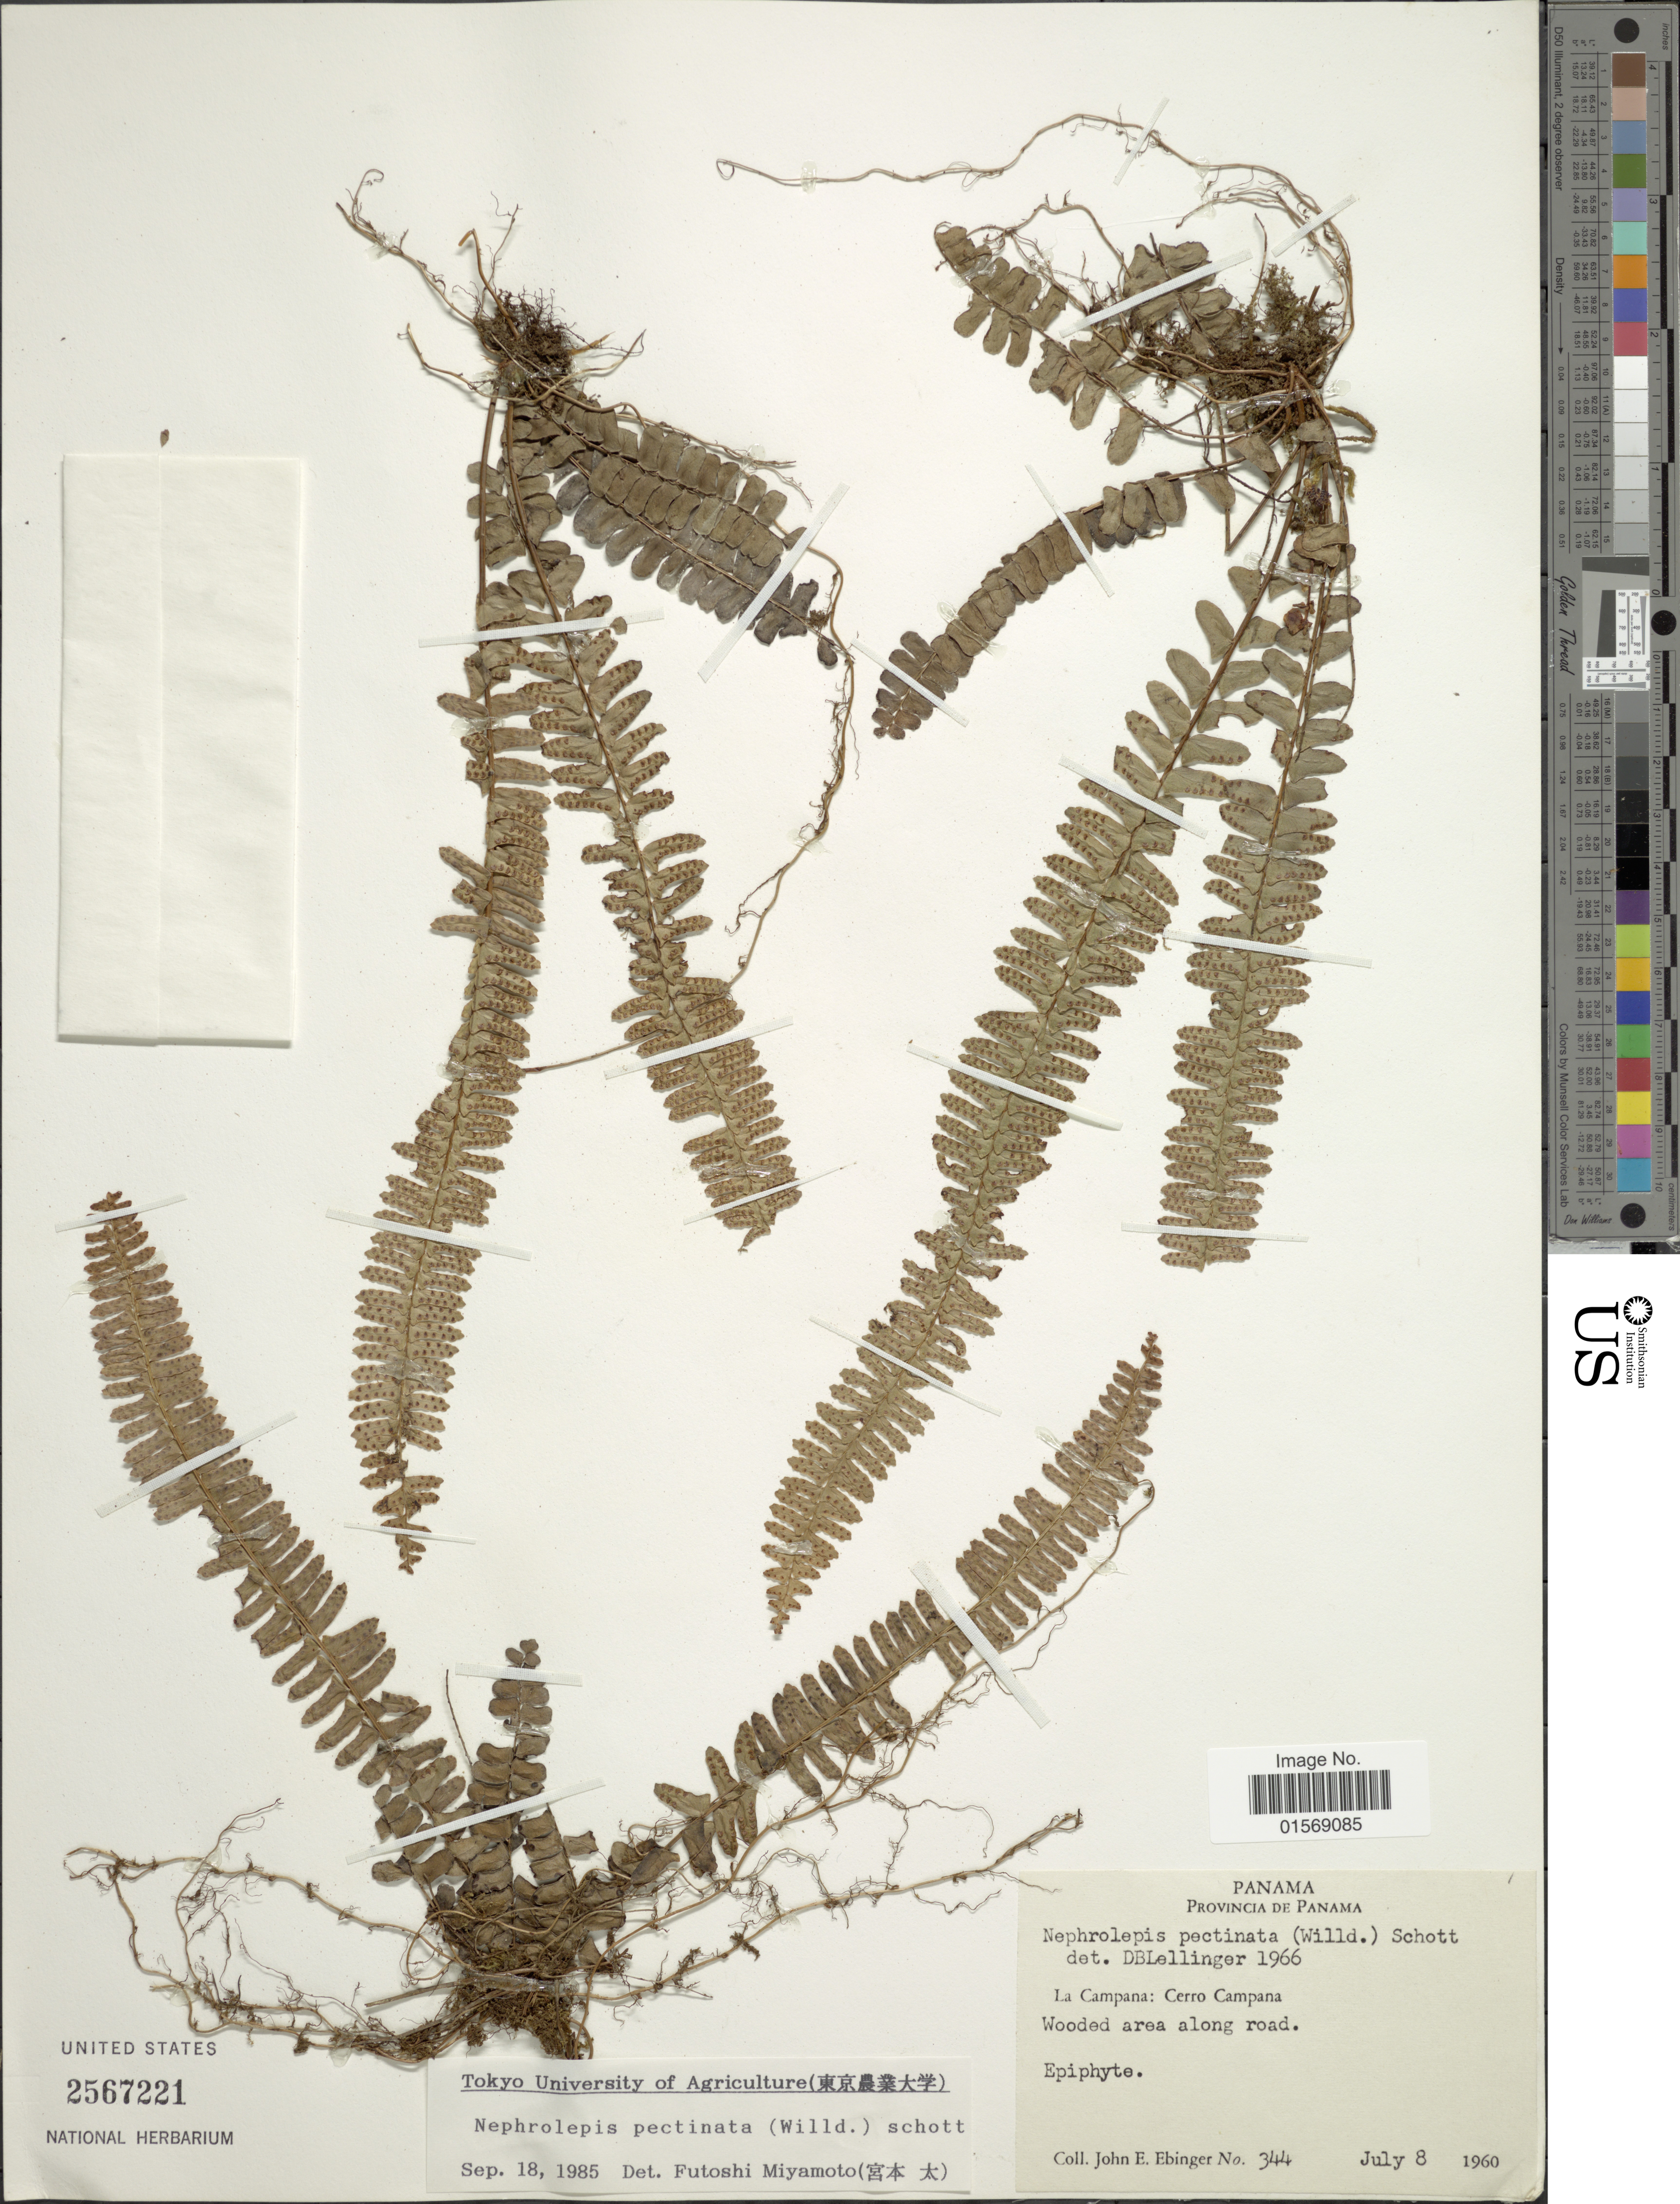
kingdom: Plantae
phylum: Tracheophyta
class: Polypodiopsida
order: Polypodiales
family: Nephrolepidaceae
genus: Nephrolepis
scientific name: Nephrolepis pectinata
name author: (Willd.) Schott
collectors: J. Ebinger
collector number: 344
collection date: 1960-07-08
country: Panama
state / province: Panamá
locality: Panama. Provincia de Panama. La Campana: Cerro Campana.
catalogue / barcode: US 2567221